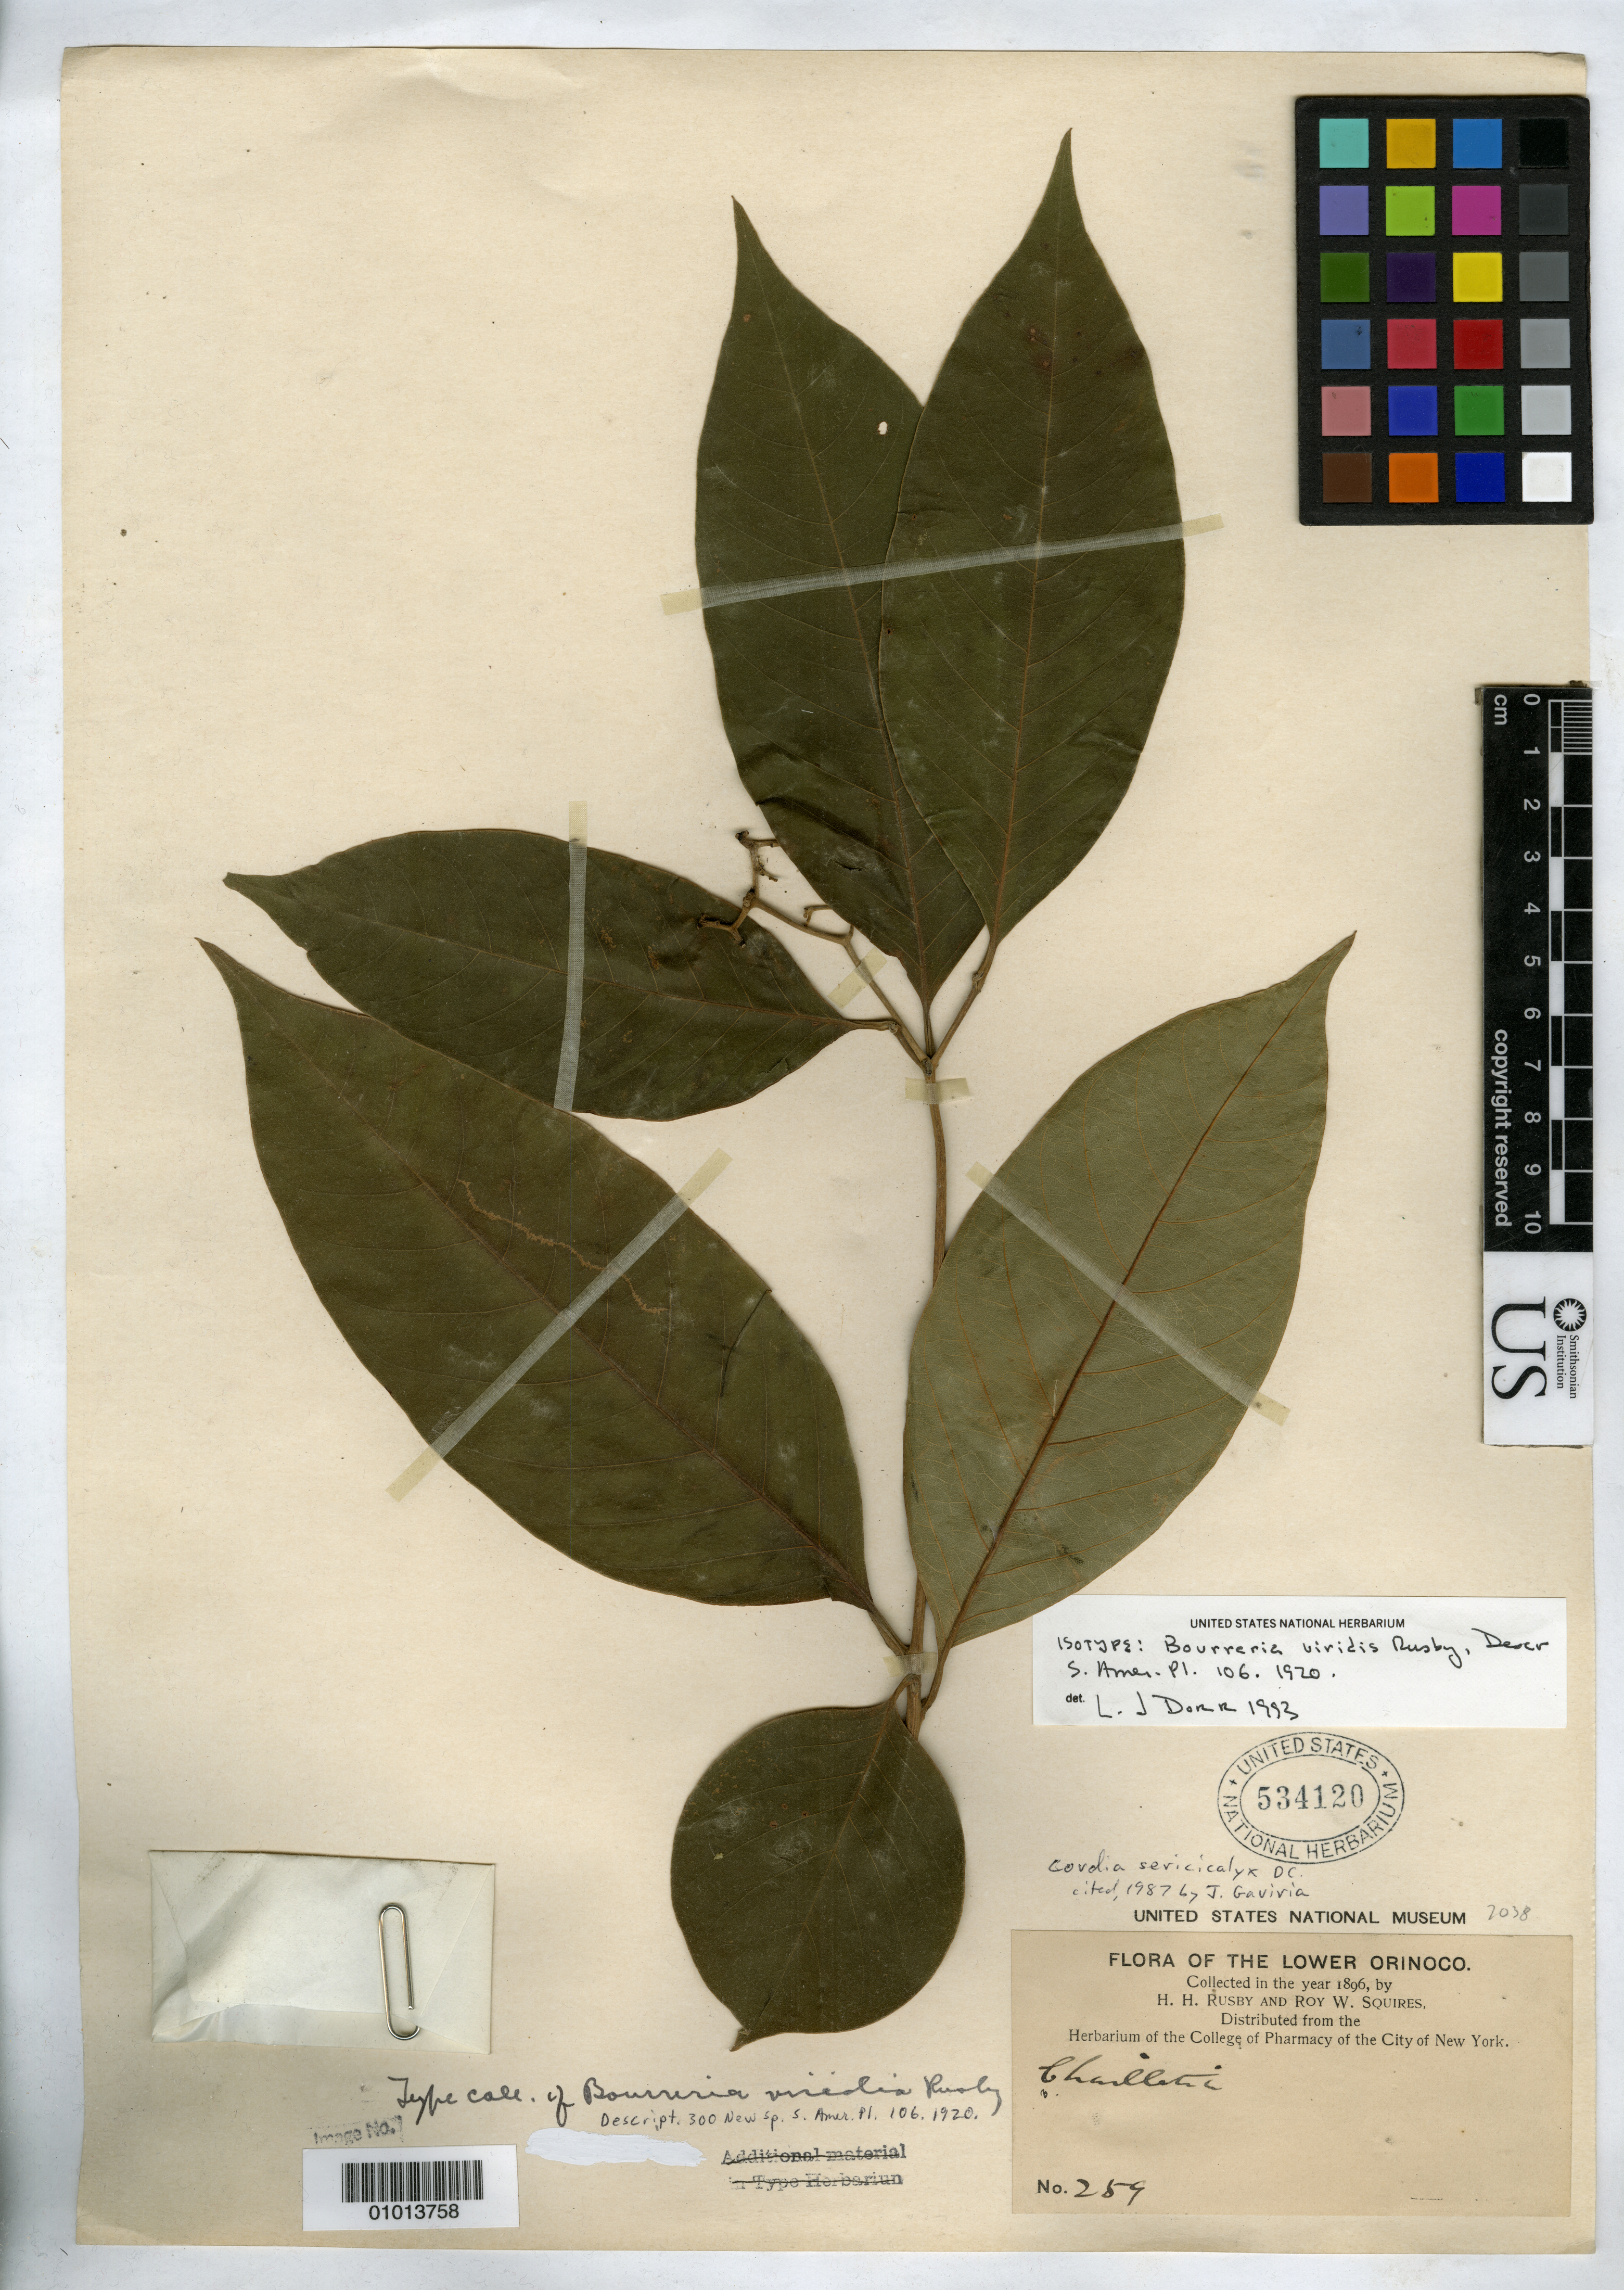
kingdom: Plantae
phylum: Tracheophyta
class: Magnoliopsida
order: Boraginales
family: Ehretiaceae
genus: Bourreria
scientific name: Bourreria viridis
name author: Rusby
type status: Isotype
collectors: H. H. Rusby & R. Squires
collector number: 259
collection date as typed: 1896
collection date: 1896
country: Venezuela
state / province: Delta Amacuro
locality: Lower Orinoco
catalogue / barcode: US 534120